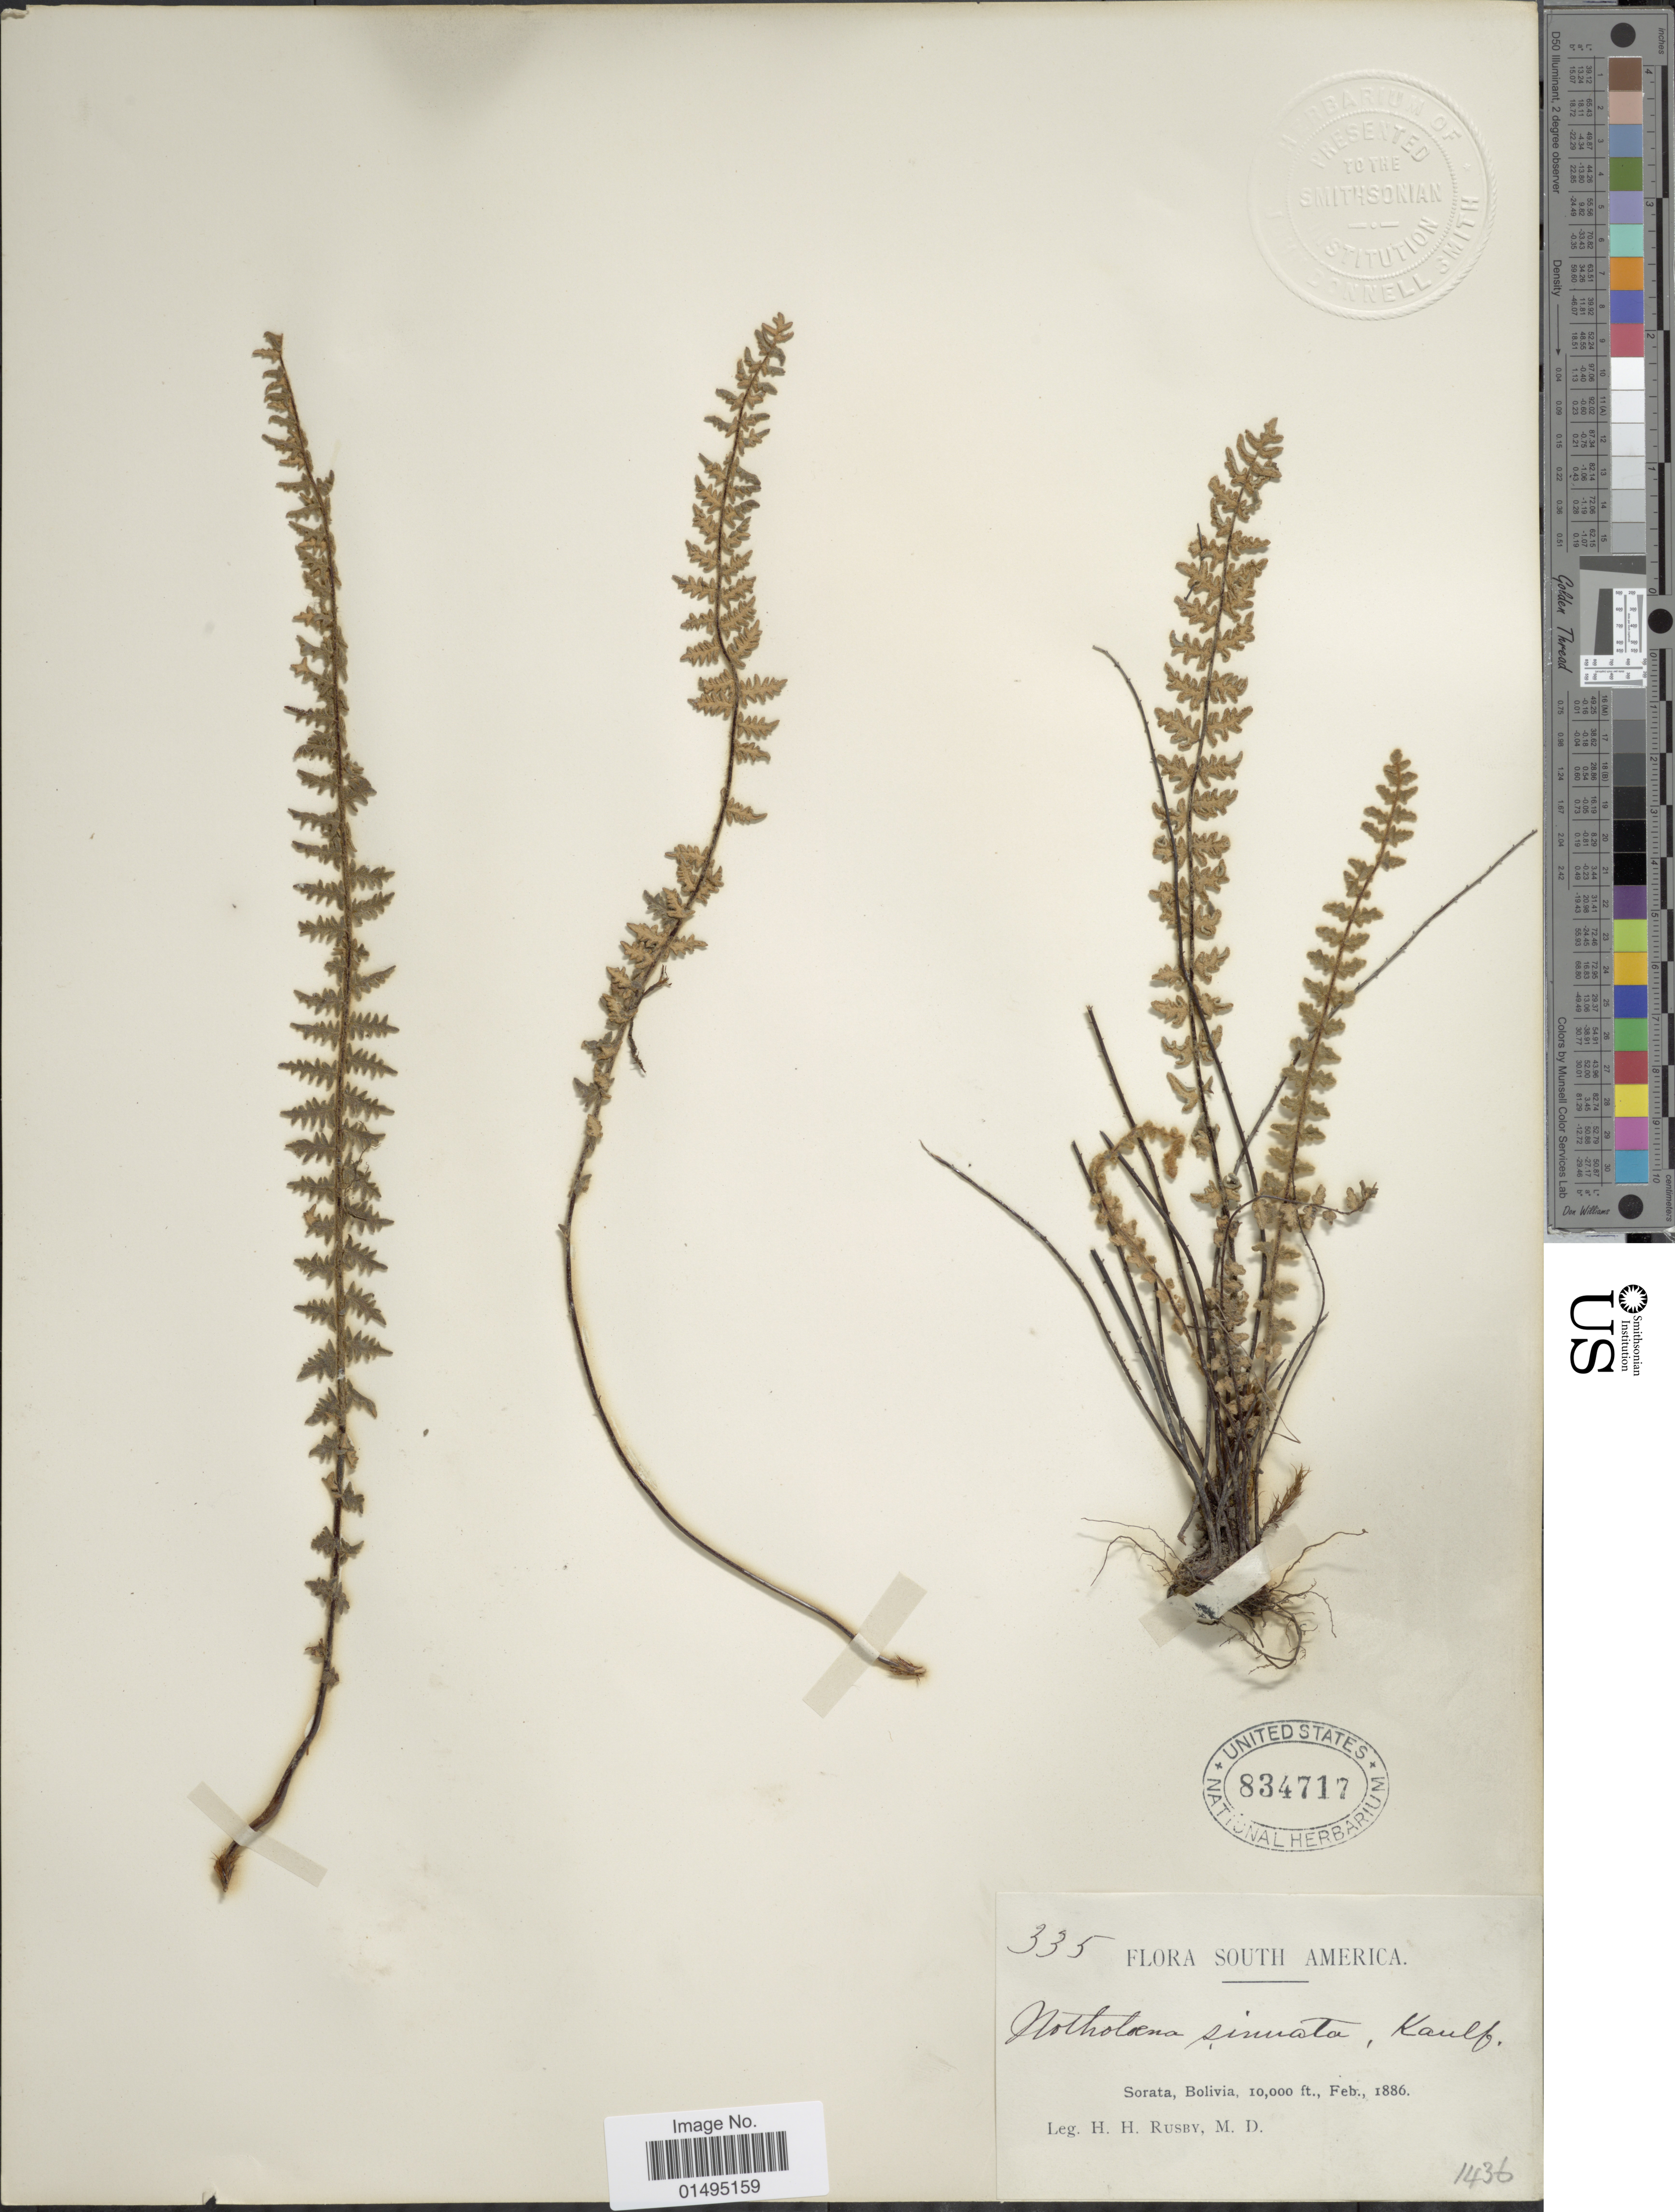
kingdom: Plantae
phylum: Tracheophyta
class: Polypodiopsida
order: Polypodiales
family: Pteridaceae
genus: Myriopteris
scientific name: Myriopteris aurea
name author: (Poir.) Grusz & Windham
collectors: H. H. Rusby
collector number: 335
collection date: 1886-02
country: Bolivia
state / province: La Páz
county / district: Larecaja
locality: Sorata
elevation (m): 3048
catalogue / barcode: US 834717